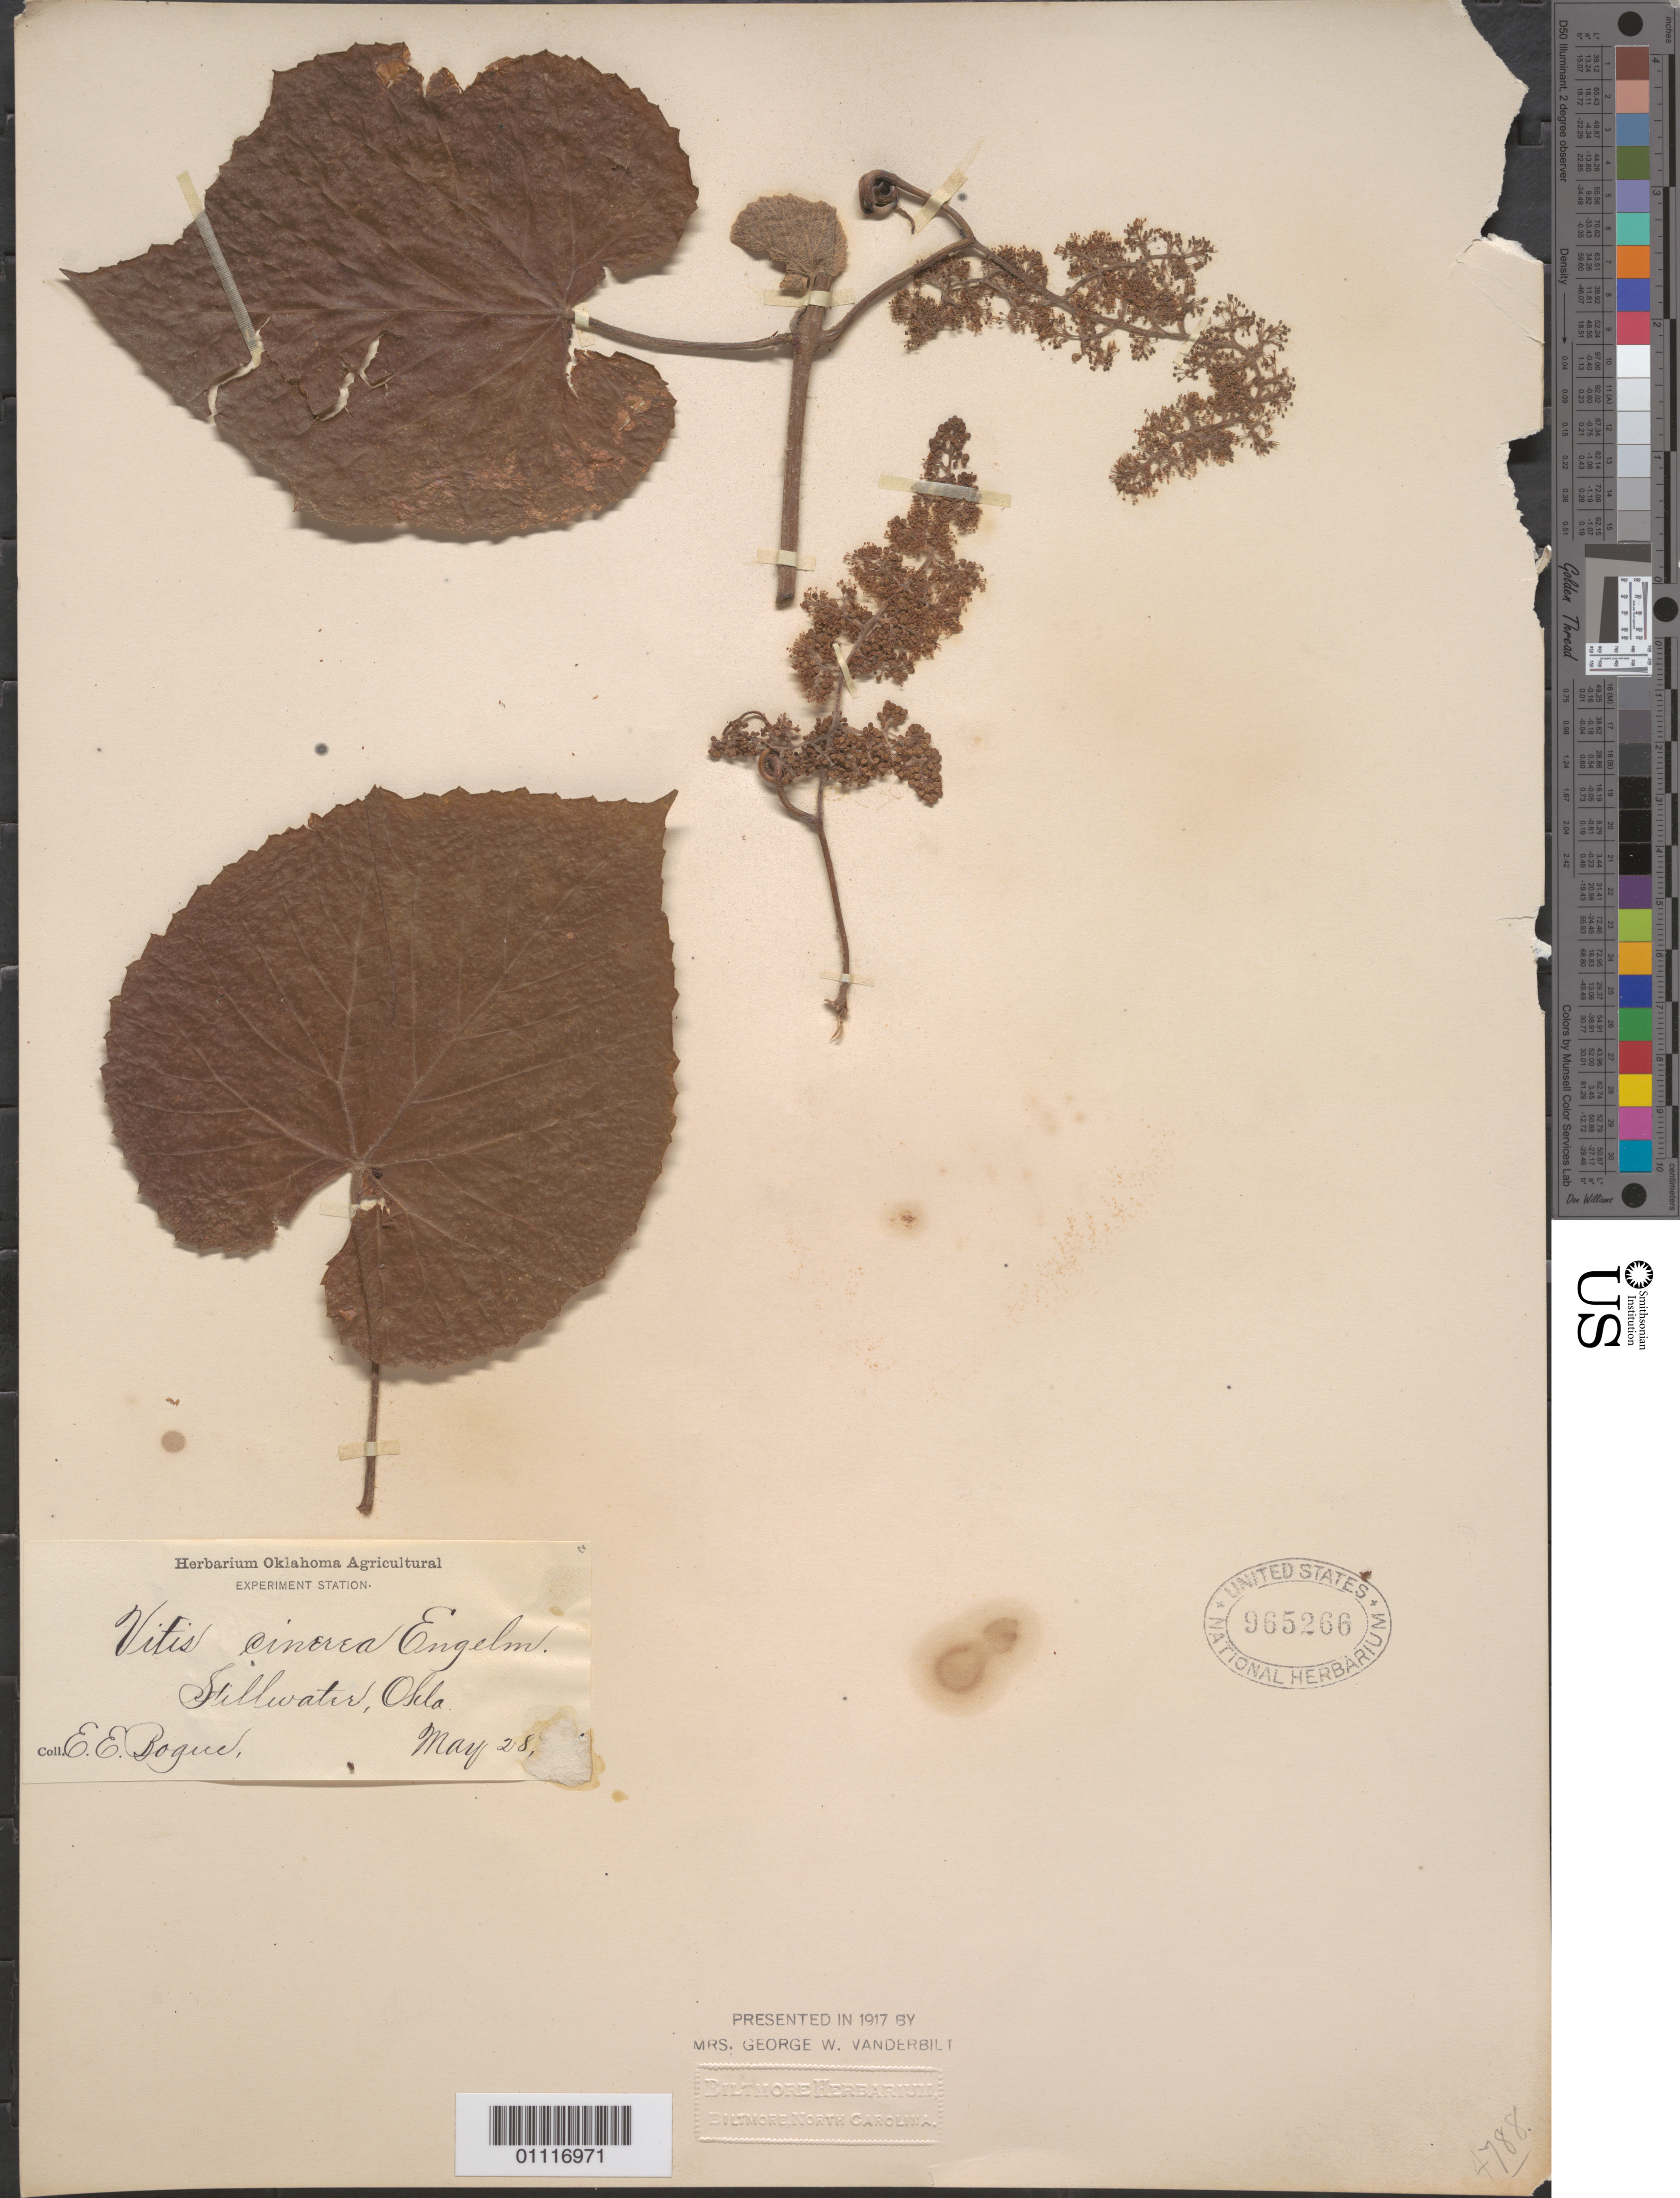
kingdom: Plantae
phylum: Tracheophyta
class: Magnoliopsida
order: Vitales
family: Vitaceae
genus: Vitis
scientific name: Vitis cinerea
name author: (Engelm.) Millardet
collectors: E. Bogue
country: United States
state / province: Oklahoma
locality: Stillwater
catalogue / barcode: US 965266